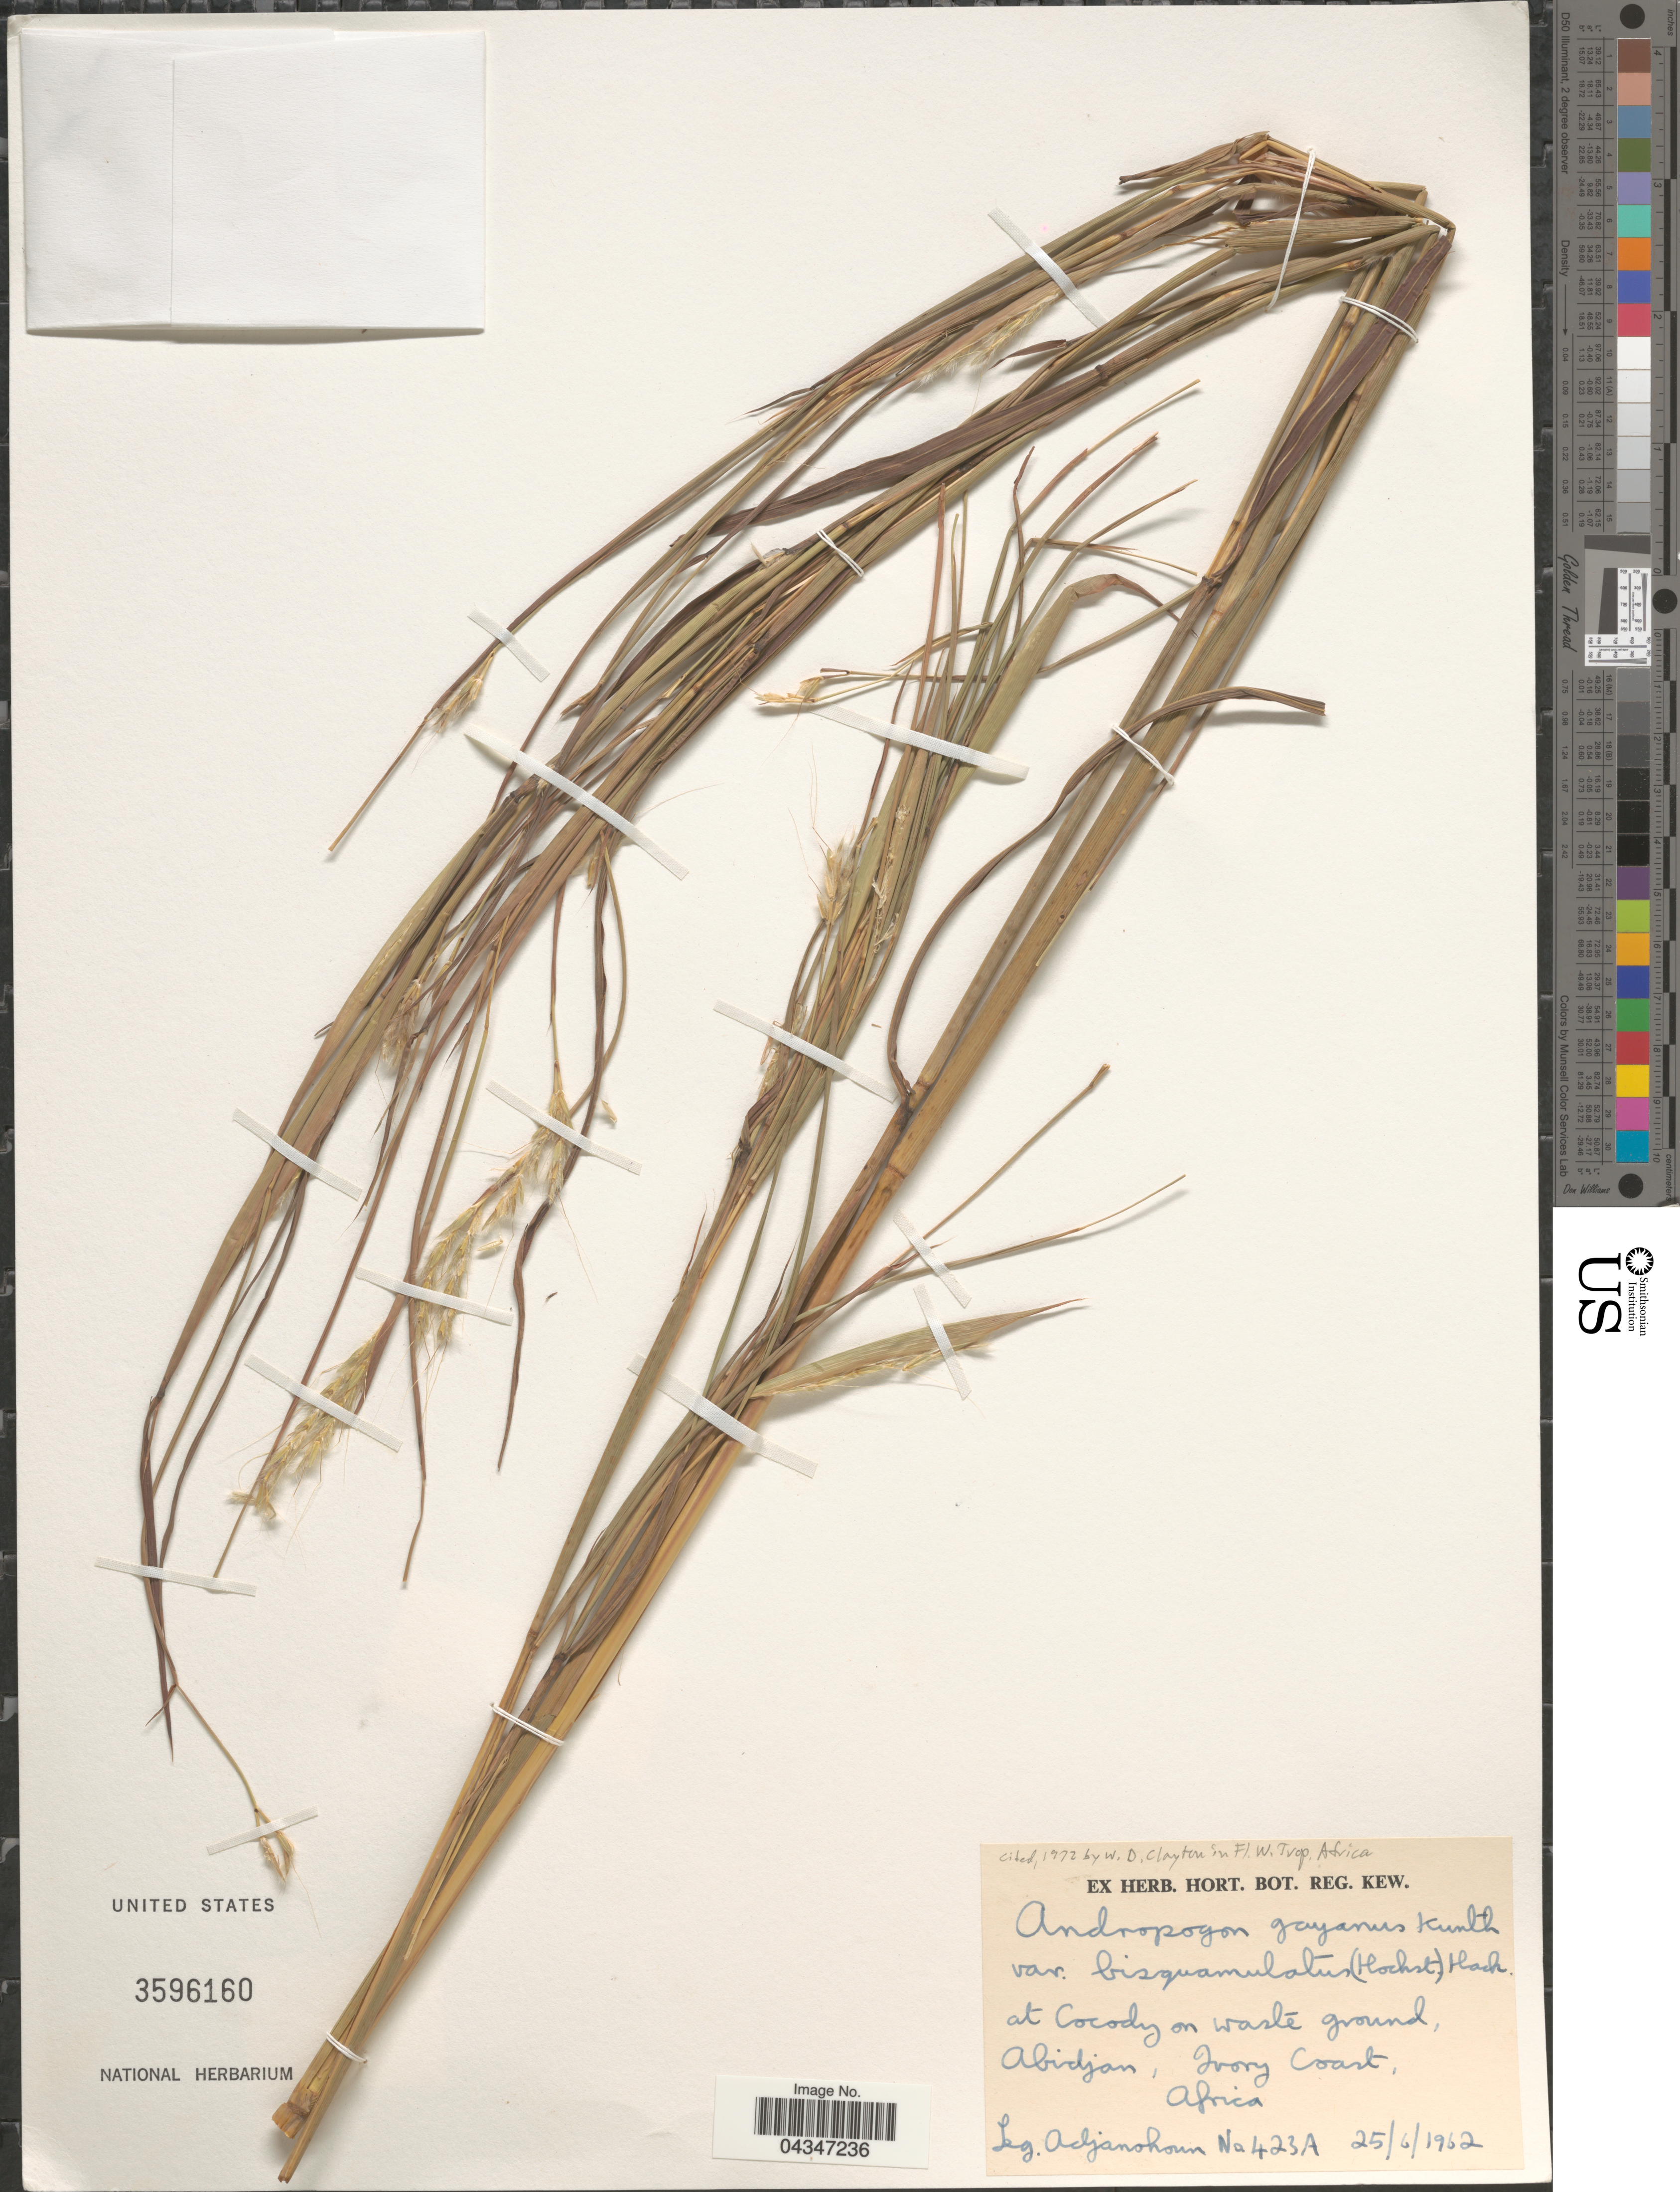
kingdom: Plantae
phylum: Tracheophyta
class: Liliopsida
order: Poales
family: Poaceae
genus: Andropogon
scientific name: Andropogon gayanus var. bisquamulatus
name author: (Hochst.) Hack.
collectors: Adjanohoun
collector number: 423A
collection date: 1962-06-25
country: Ivory Coast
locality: At Cocody on waste ground, Abidjan.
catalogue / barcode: US 3596160